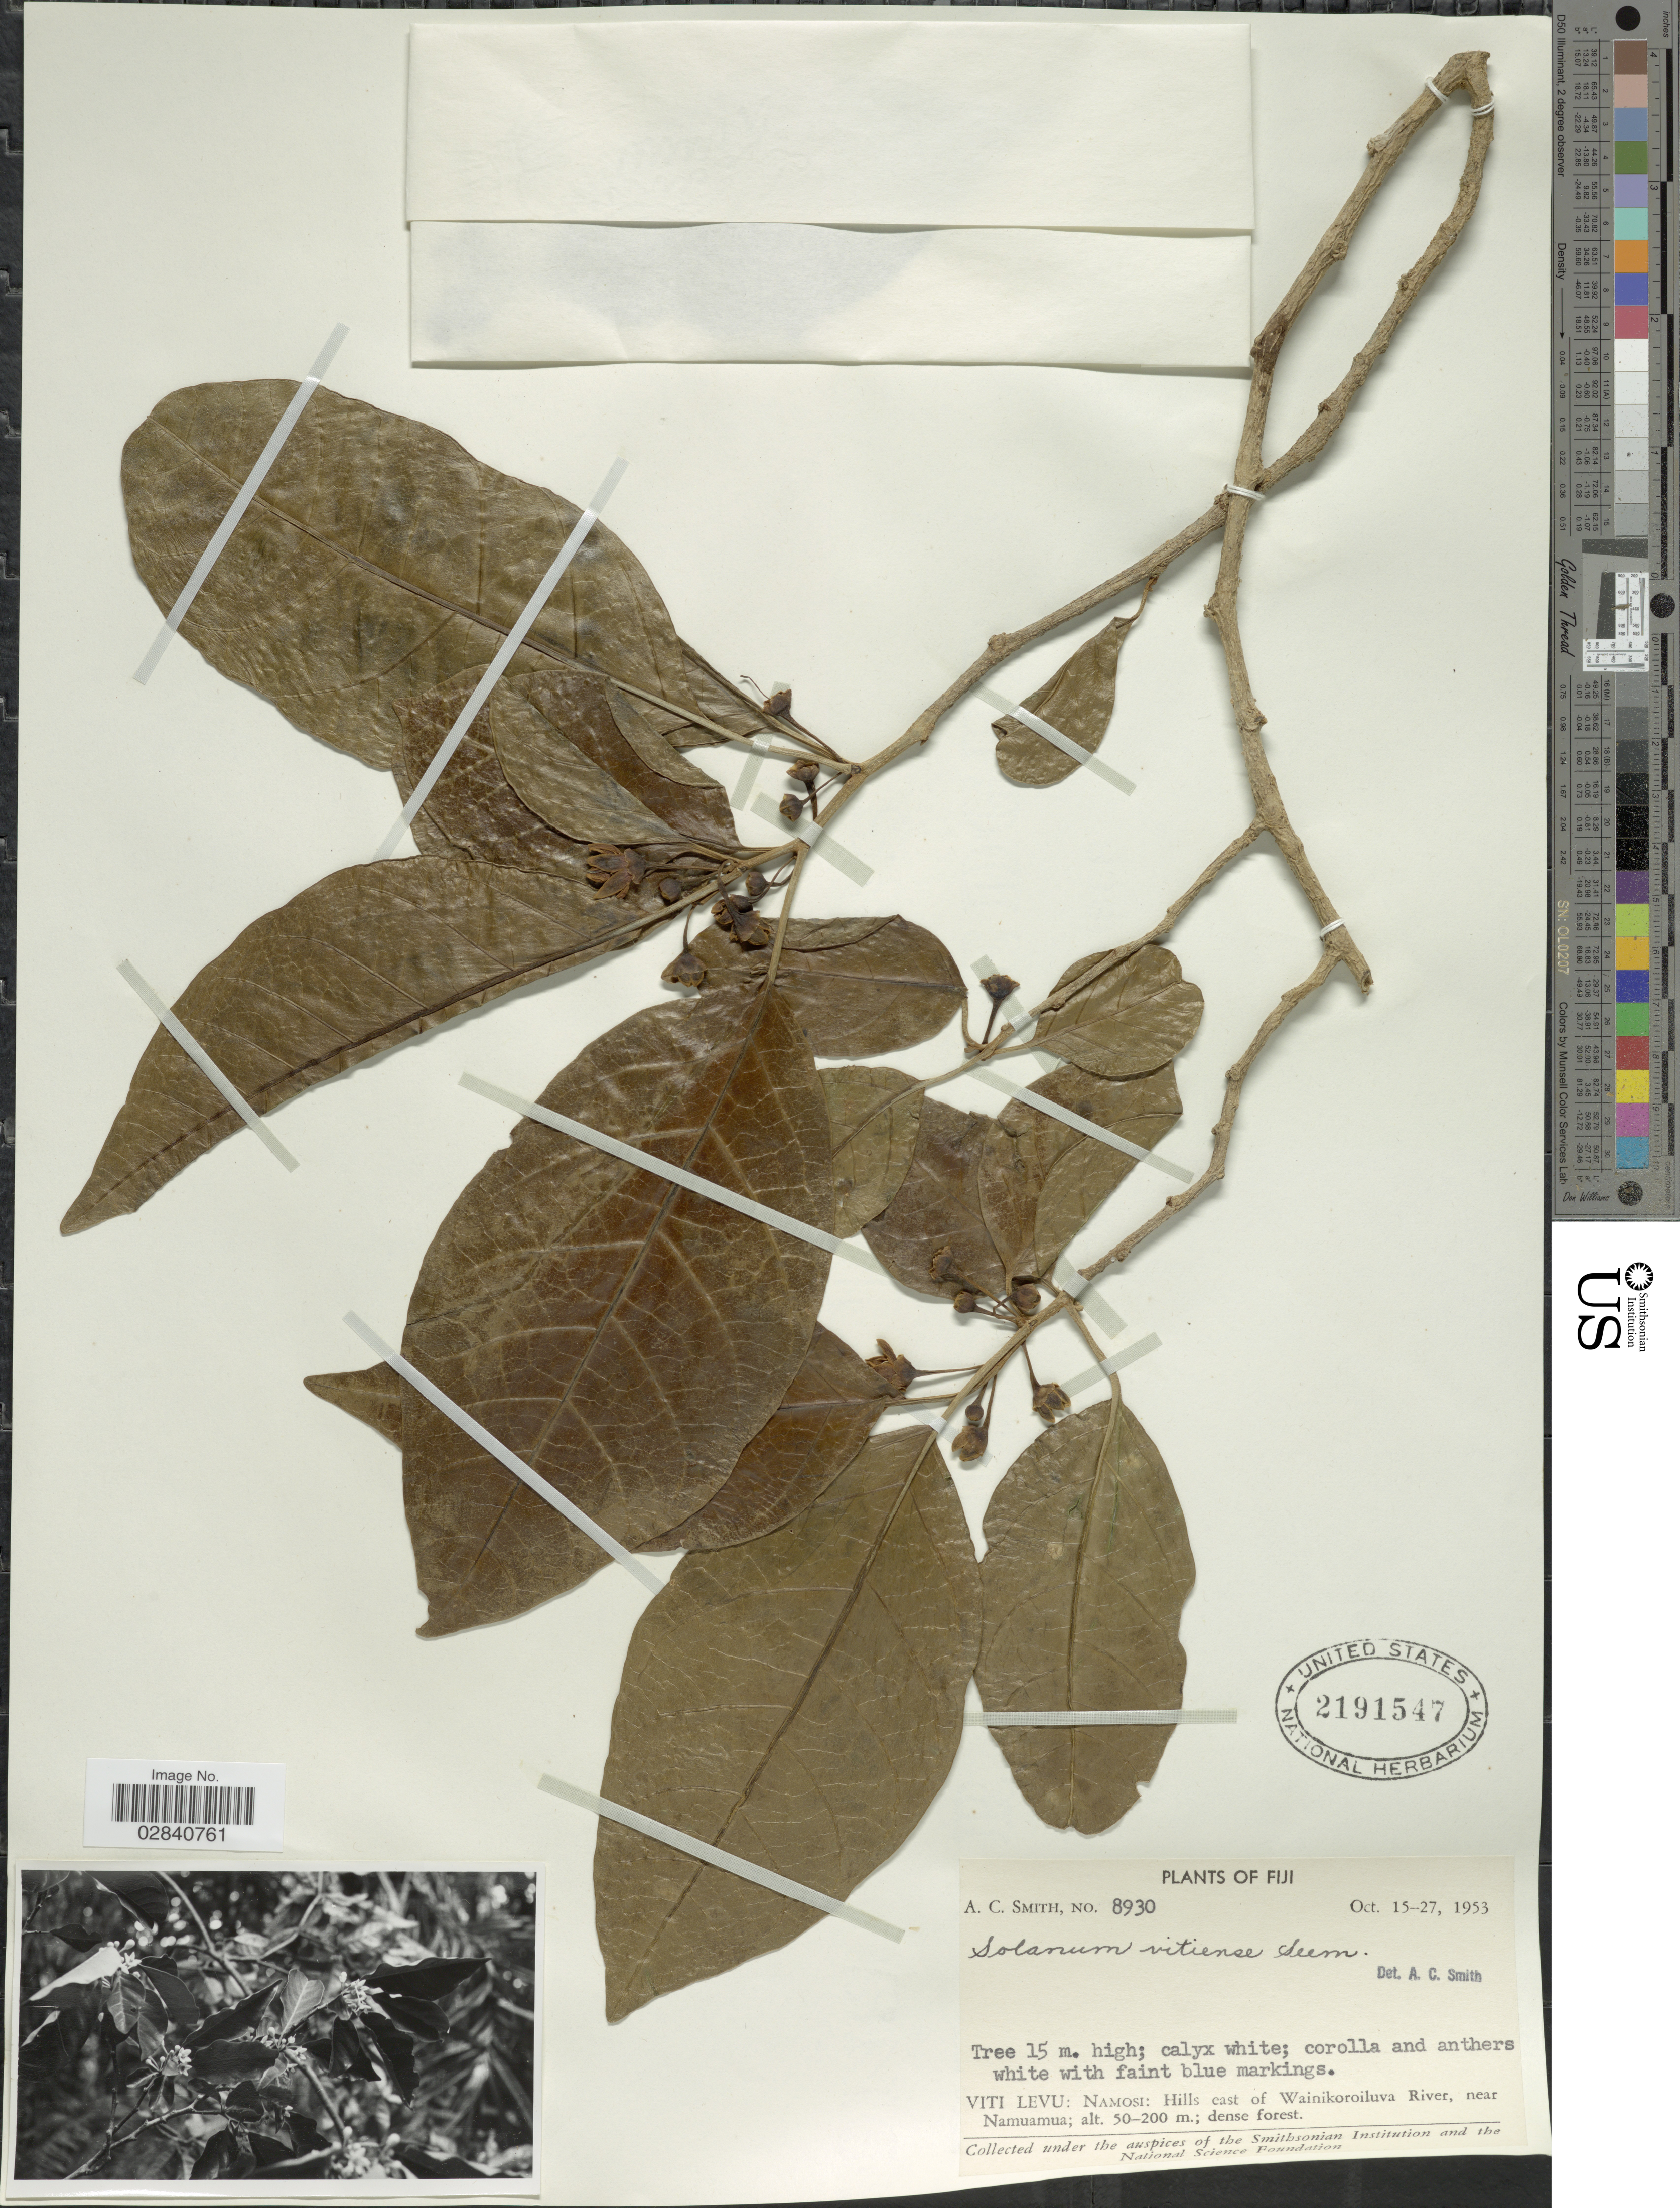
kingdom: Plantae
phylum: Tracheophyta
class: Magnoliopsida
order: Solanales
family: Solanaceae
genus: Lycianthes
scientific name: Lycianthes vitiensis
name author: (Seem.) A.R. Bean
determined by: Knapp, S. D.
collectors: A. C. Smith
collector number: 8930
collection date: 1953-10-15/1953-10-27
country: Fiji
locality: Viti Levu: Namosi: Hills east of Wainikoroiluva River, near Namuamua.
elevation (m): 50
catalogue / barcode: US 2191547